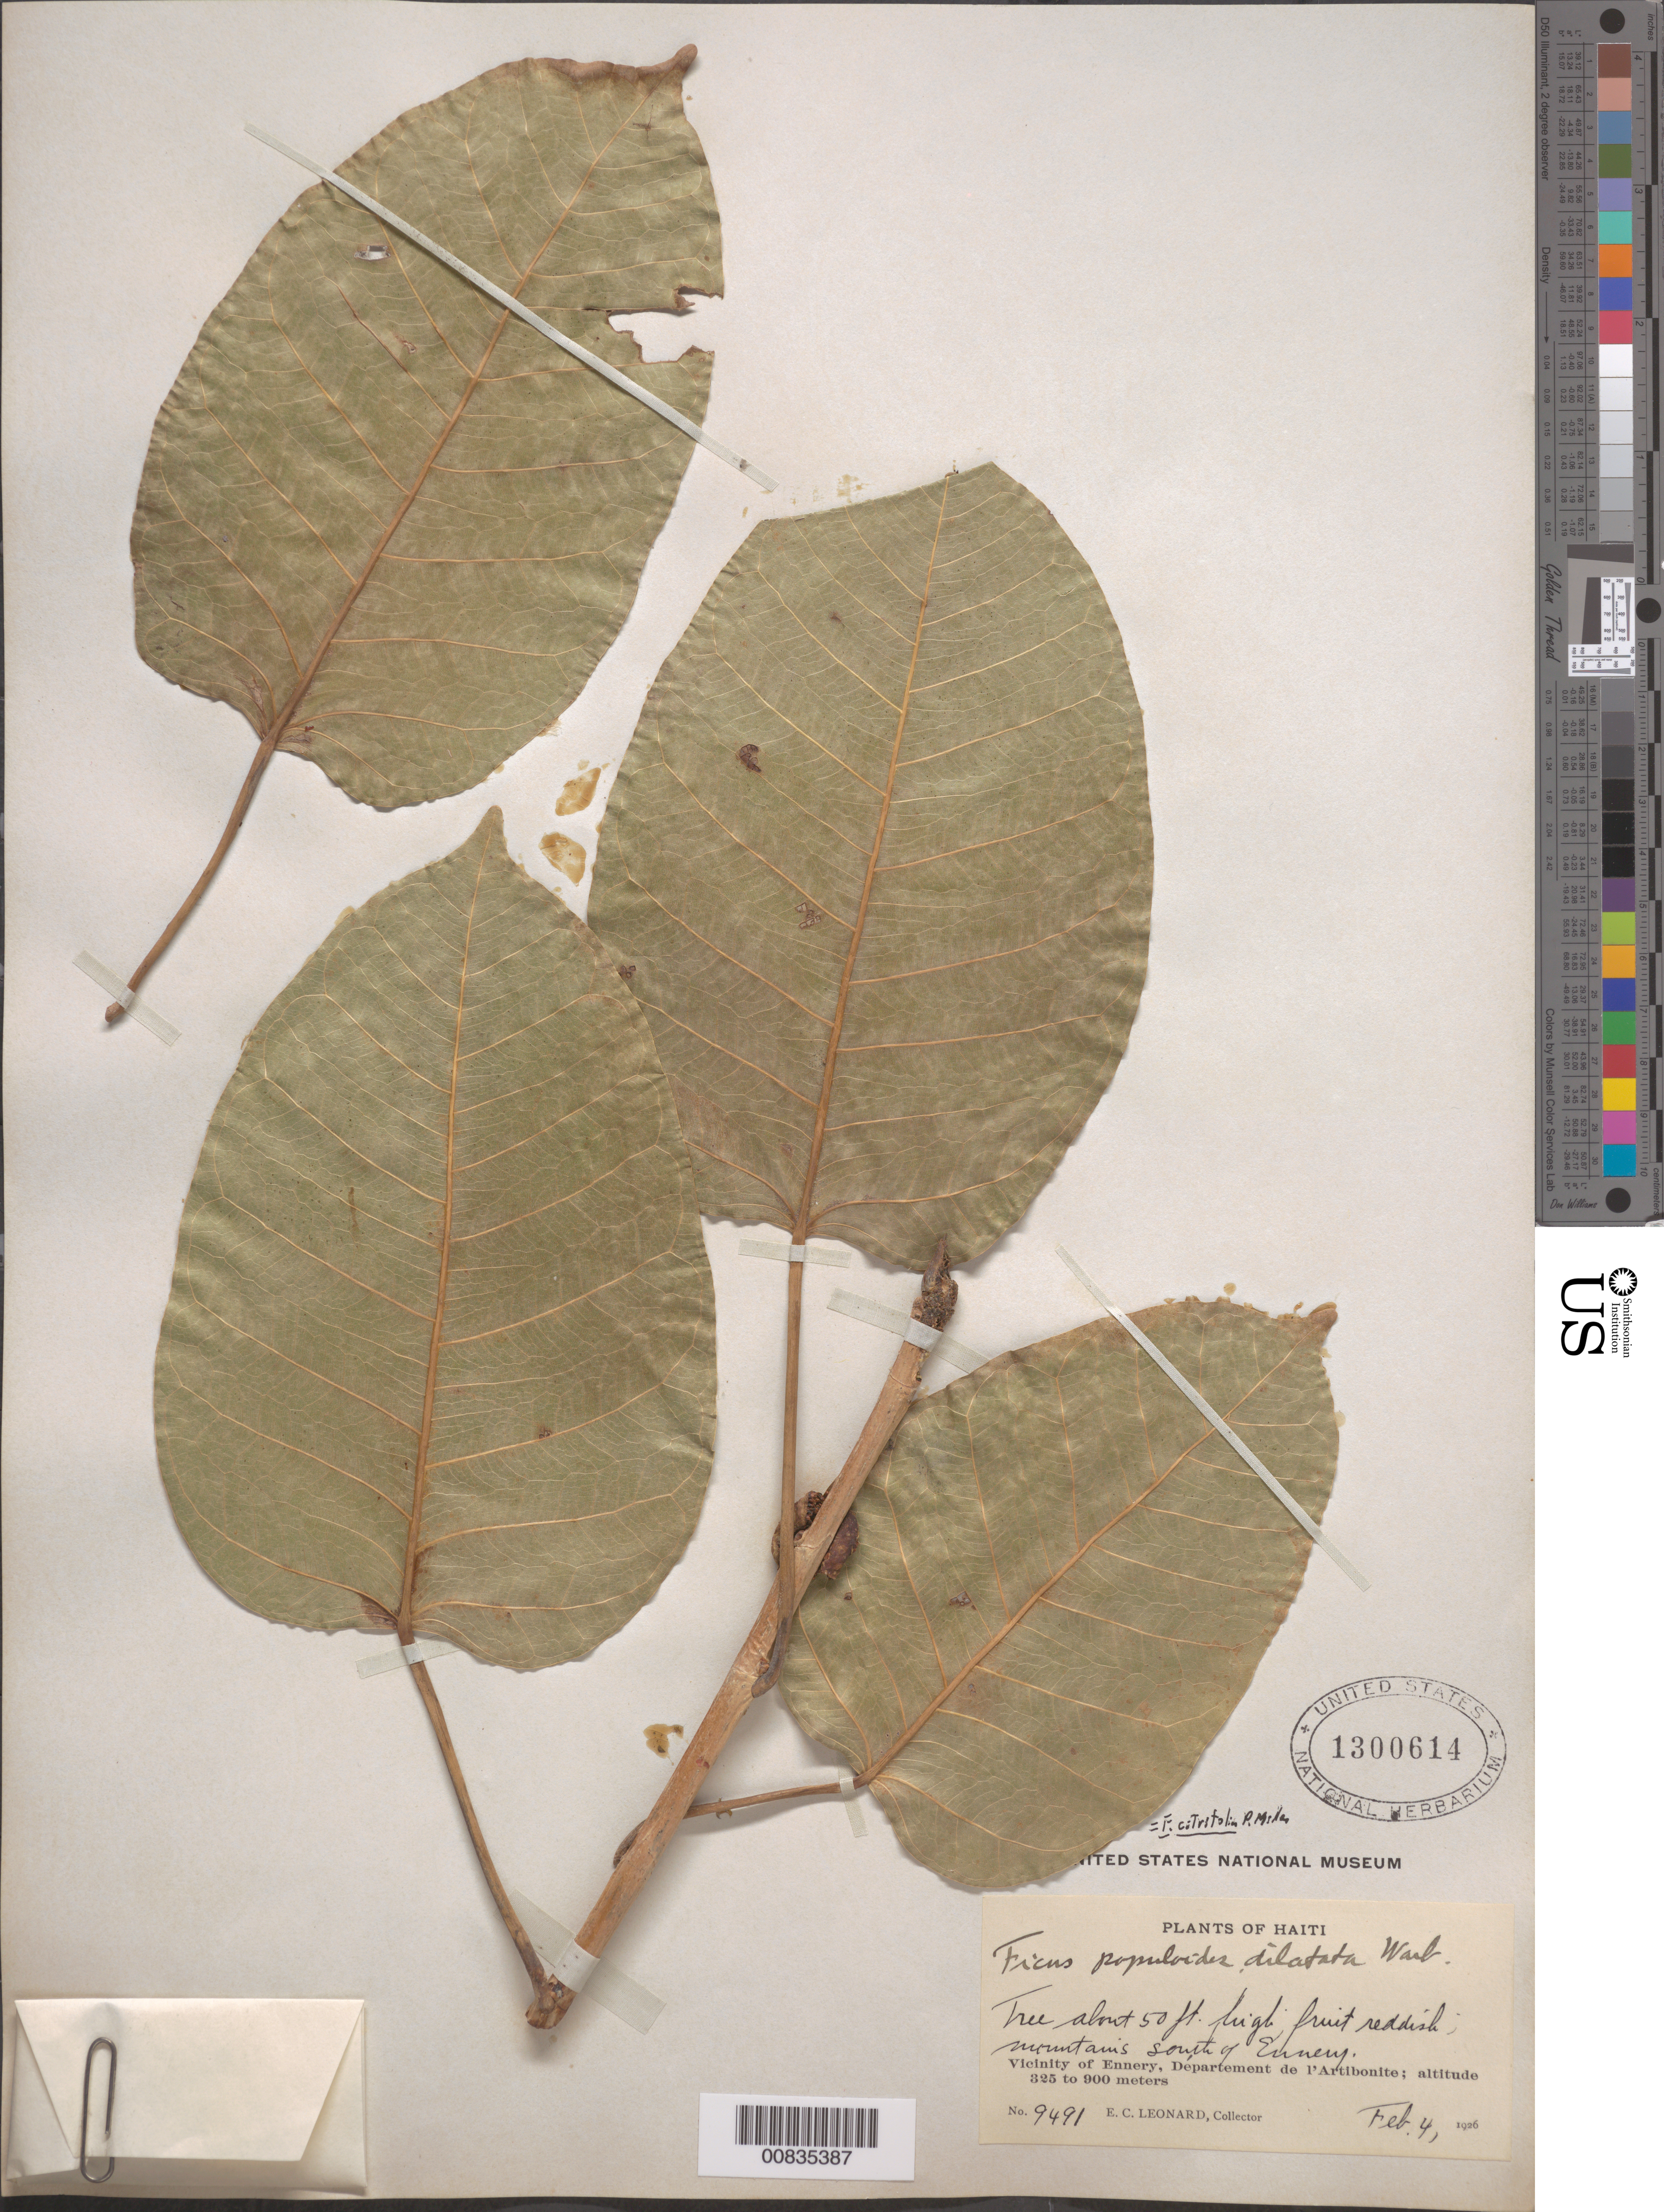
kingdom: Plantae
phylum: Tracheophyta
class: Magnoliopsida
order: Rosales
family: Moraceae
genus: Ficus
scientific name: Ficus citrifolia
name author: Mill.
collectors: E. C. Leonard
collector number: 9491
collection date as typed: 04 Feb 1926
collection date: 1926-02-04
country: Haiti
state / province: Artibonite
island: Hispaniola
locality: Mountains south of Ennery.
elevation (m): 325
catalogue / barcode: US 1300614